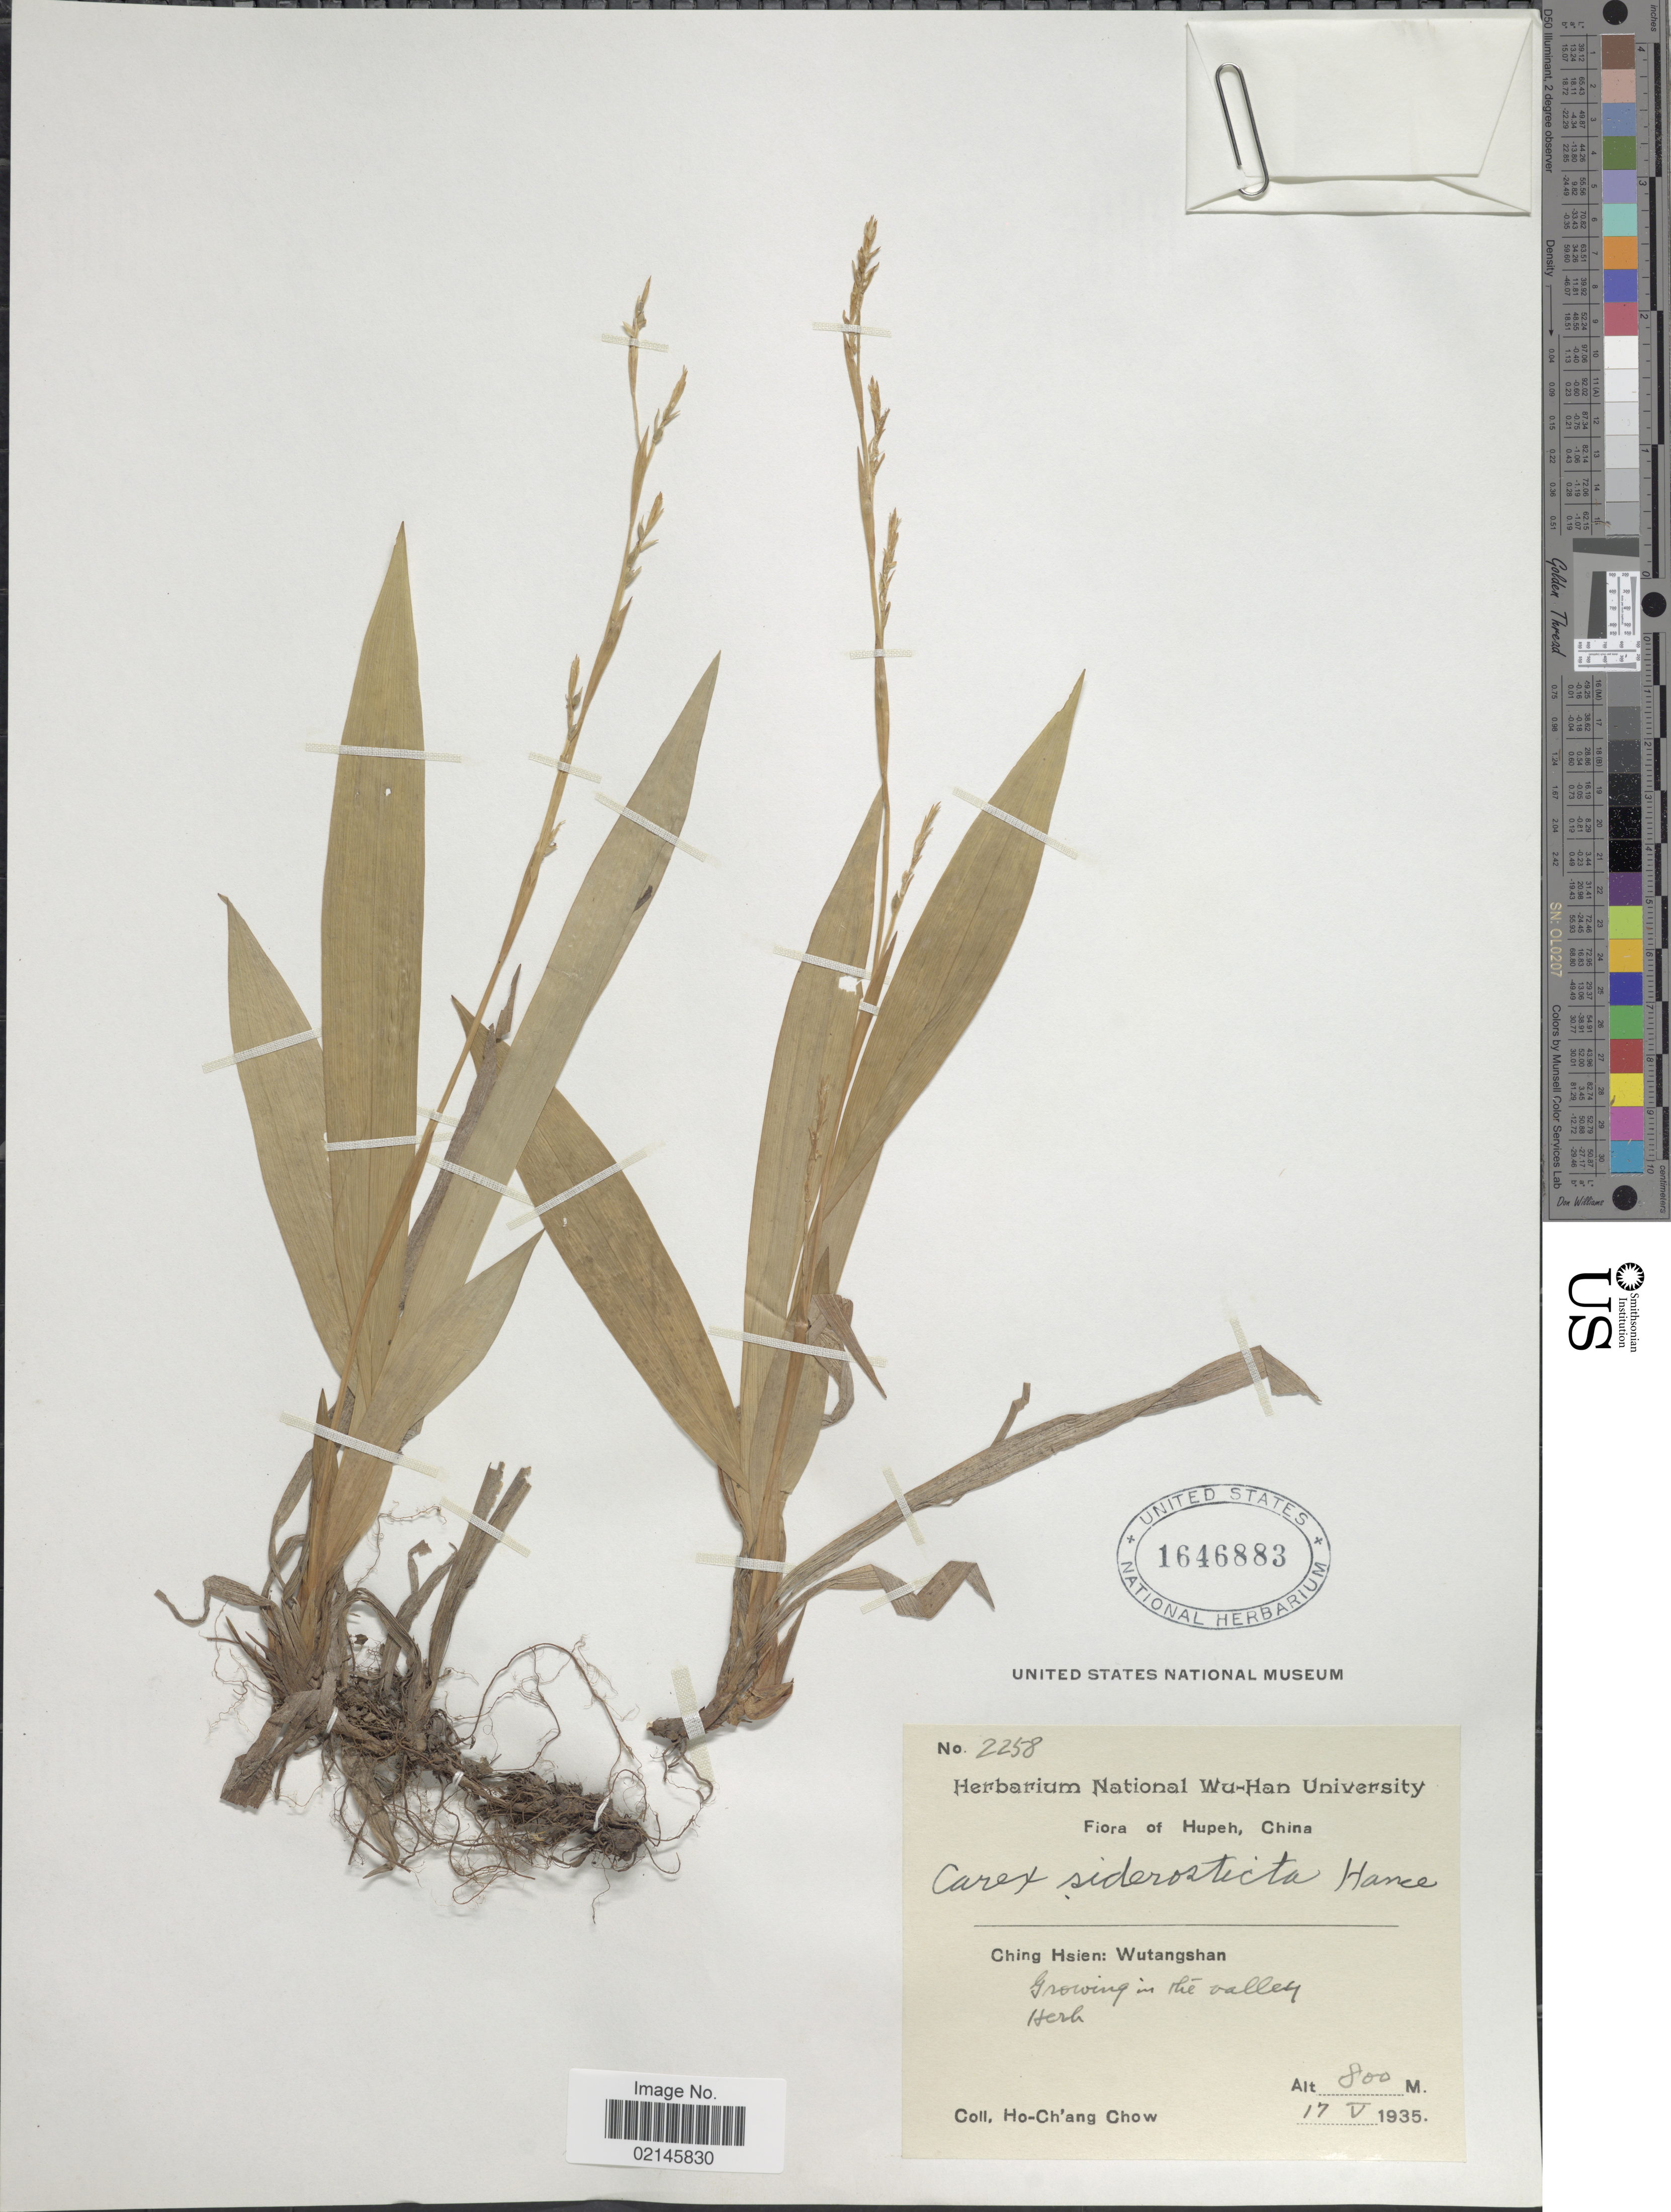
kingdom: Plantae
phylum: Tracheophyta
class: Liliopsida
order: Poales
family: Cyperaceae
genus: Carex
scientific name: Carex siderosticta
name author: Hance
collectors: H. Chow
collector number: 2258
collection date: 1935-05-17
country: China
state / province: Hubei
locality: Hupeh, Ching Hsien: Wutangshan. Growing in the valley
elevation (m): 800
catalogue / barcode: US 1646883